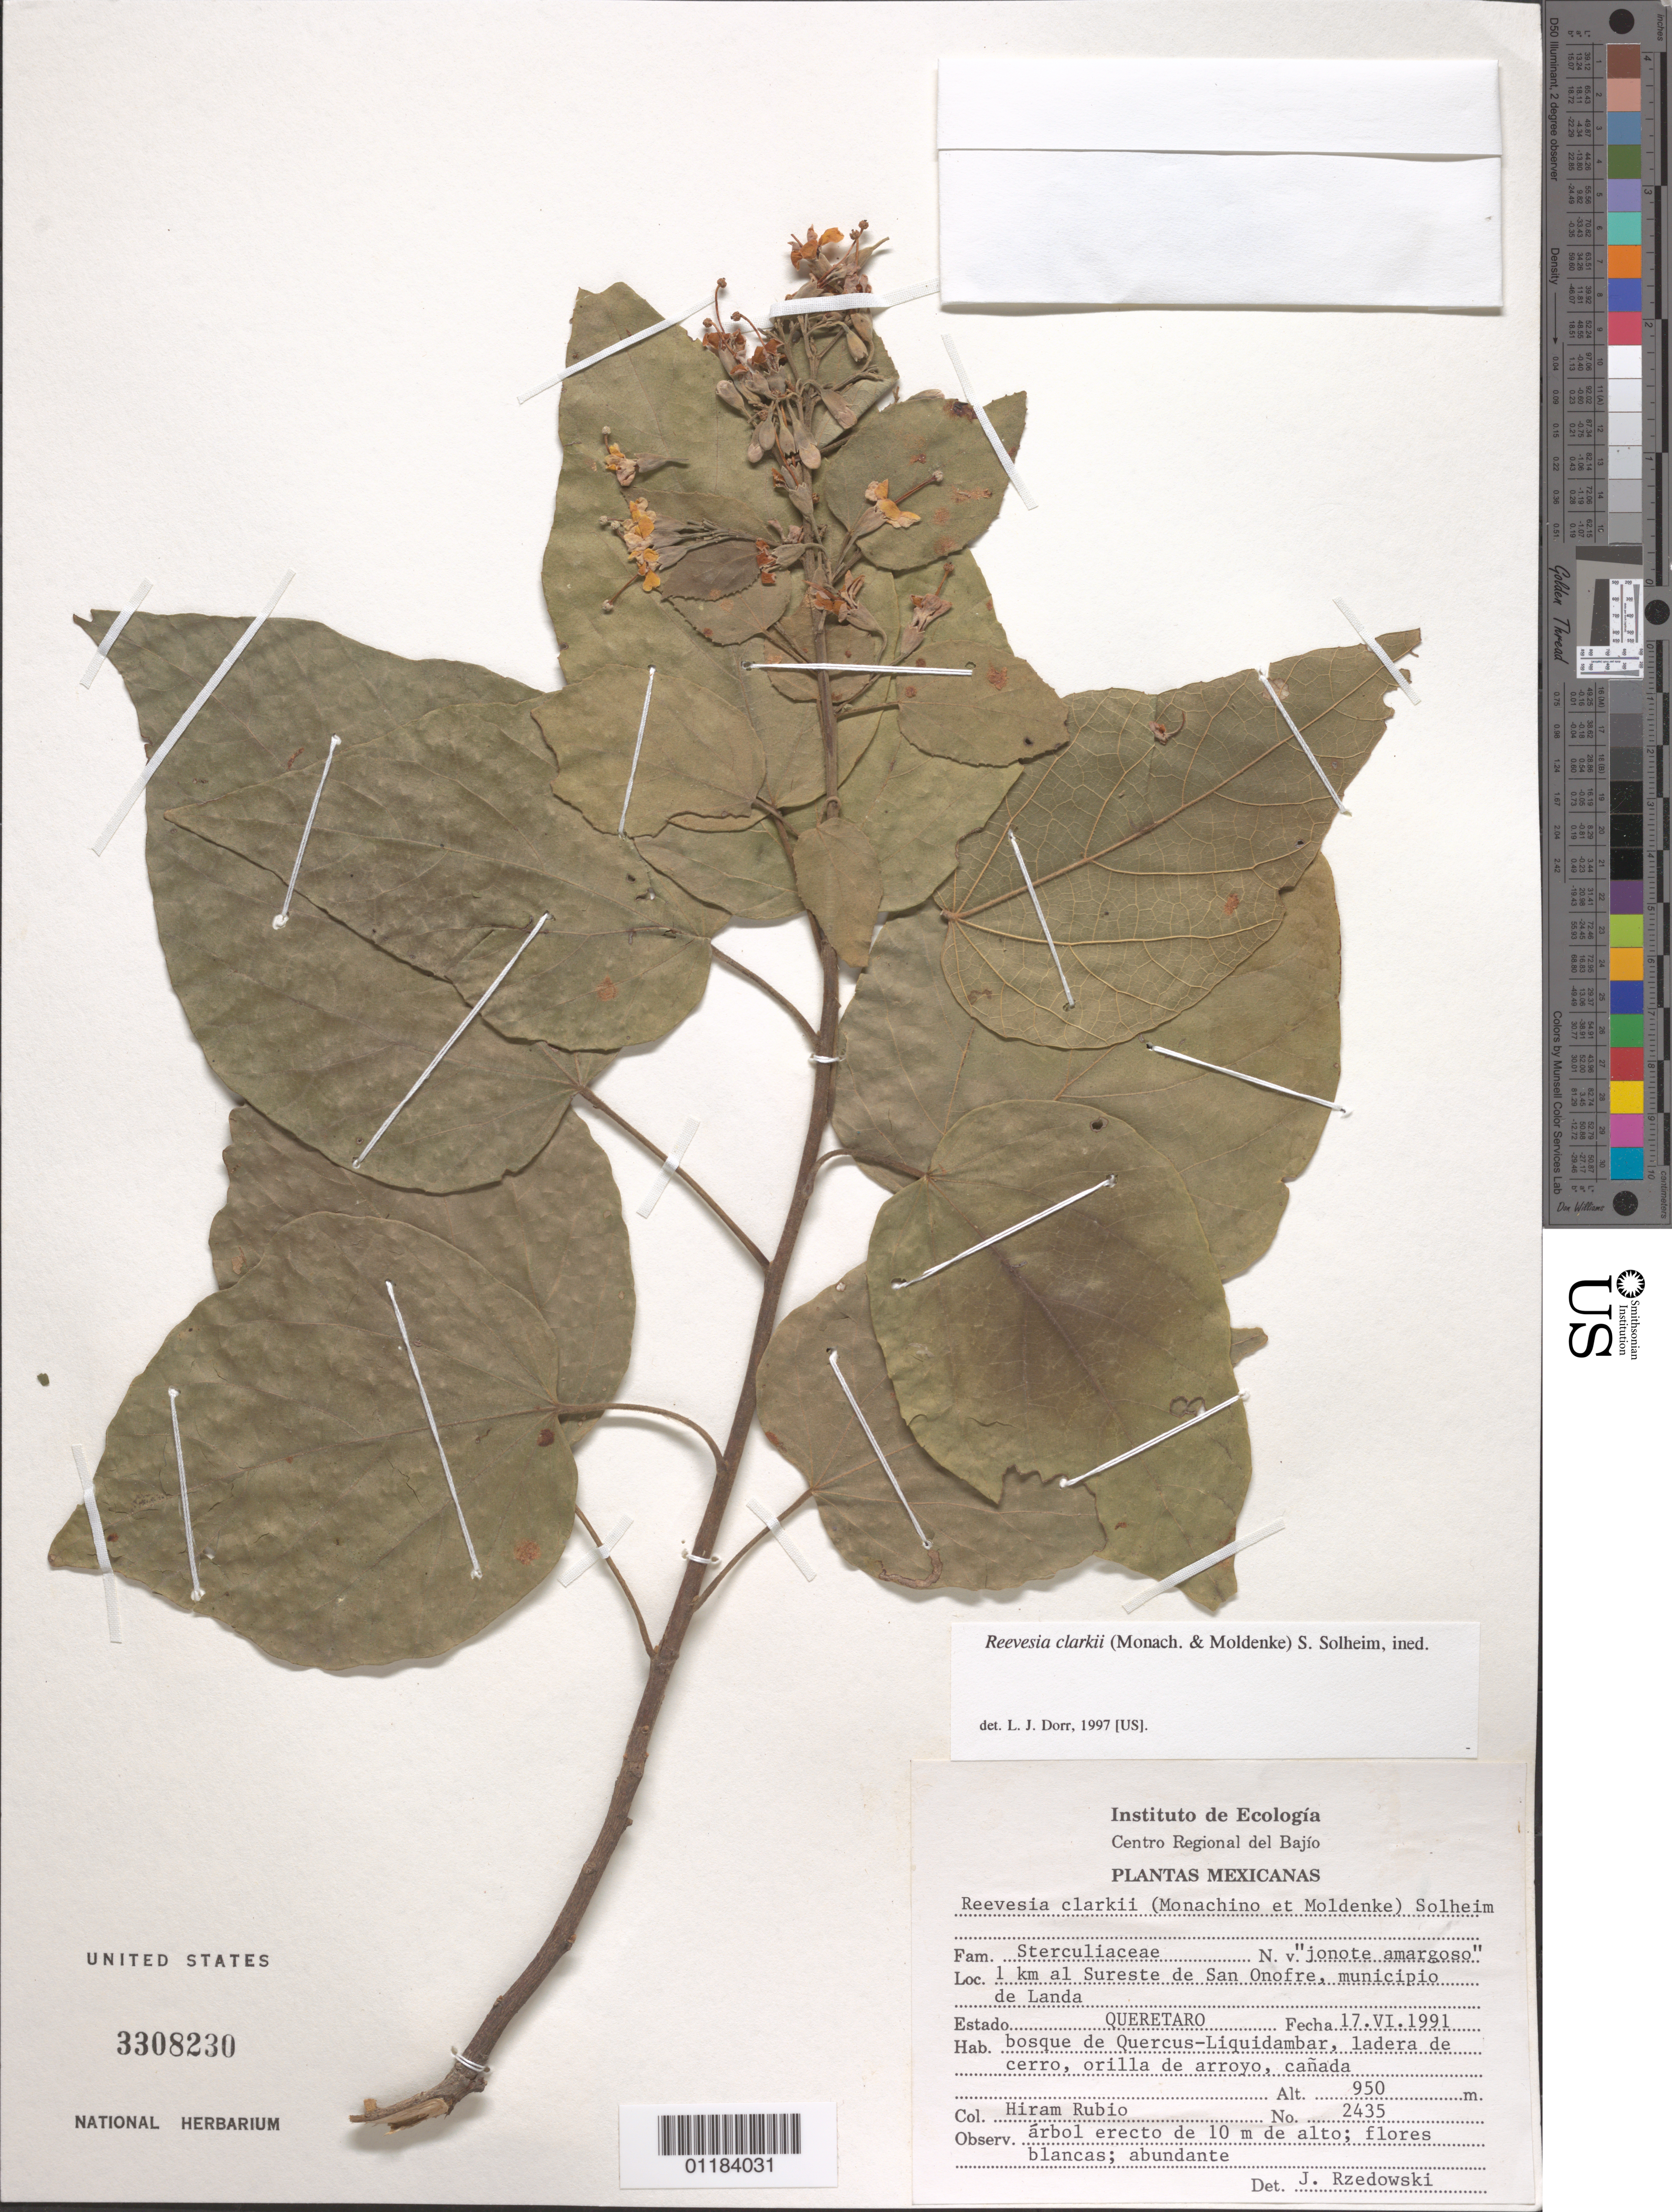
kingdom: Plantae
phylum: Tracheophyta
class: Magnoliopsida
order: Malvales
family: Malvaceae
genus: Reevesia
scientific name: Reevesia clarkii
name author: (Monach. & Moldenke) S. Solheim ex Machuca-Machuca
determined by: Dorr, L. J., (BOT), Smithsonian Institution - National Museum of Natural History (UNITED STATES)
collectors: H. Rubio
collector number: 2435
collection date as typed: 17.VI.991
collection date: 1991-06-17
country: Mexico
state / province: Querétaro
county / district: Landa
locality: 1 km al Sureste de San Onofre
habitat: bosque de Quercus-Liquidambar; ladera de cerro, orilla de arroyo, canada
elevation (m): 950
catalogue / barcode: US 3308230